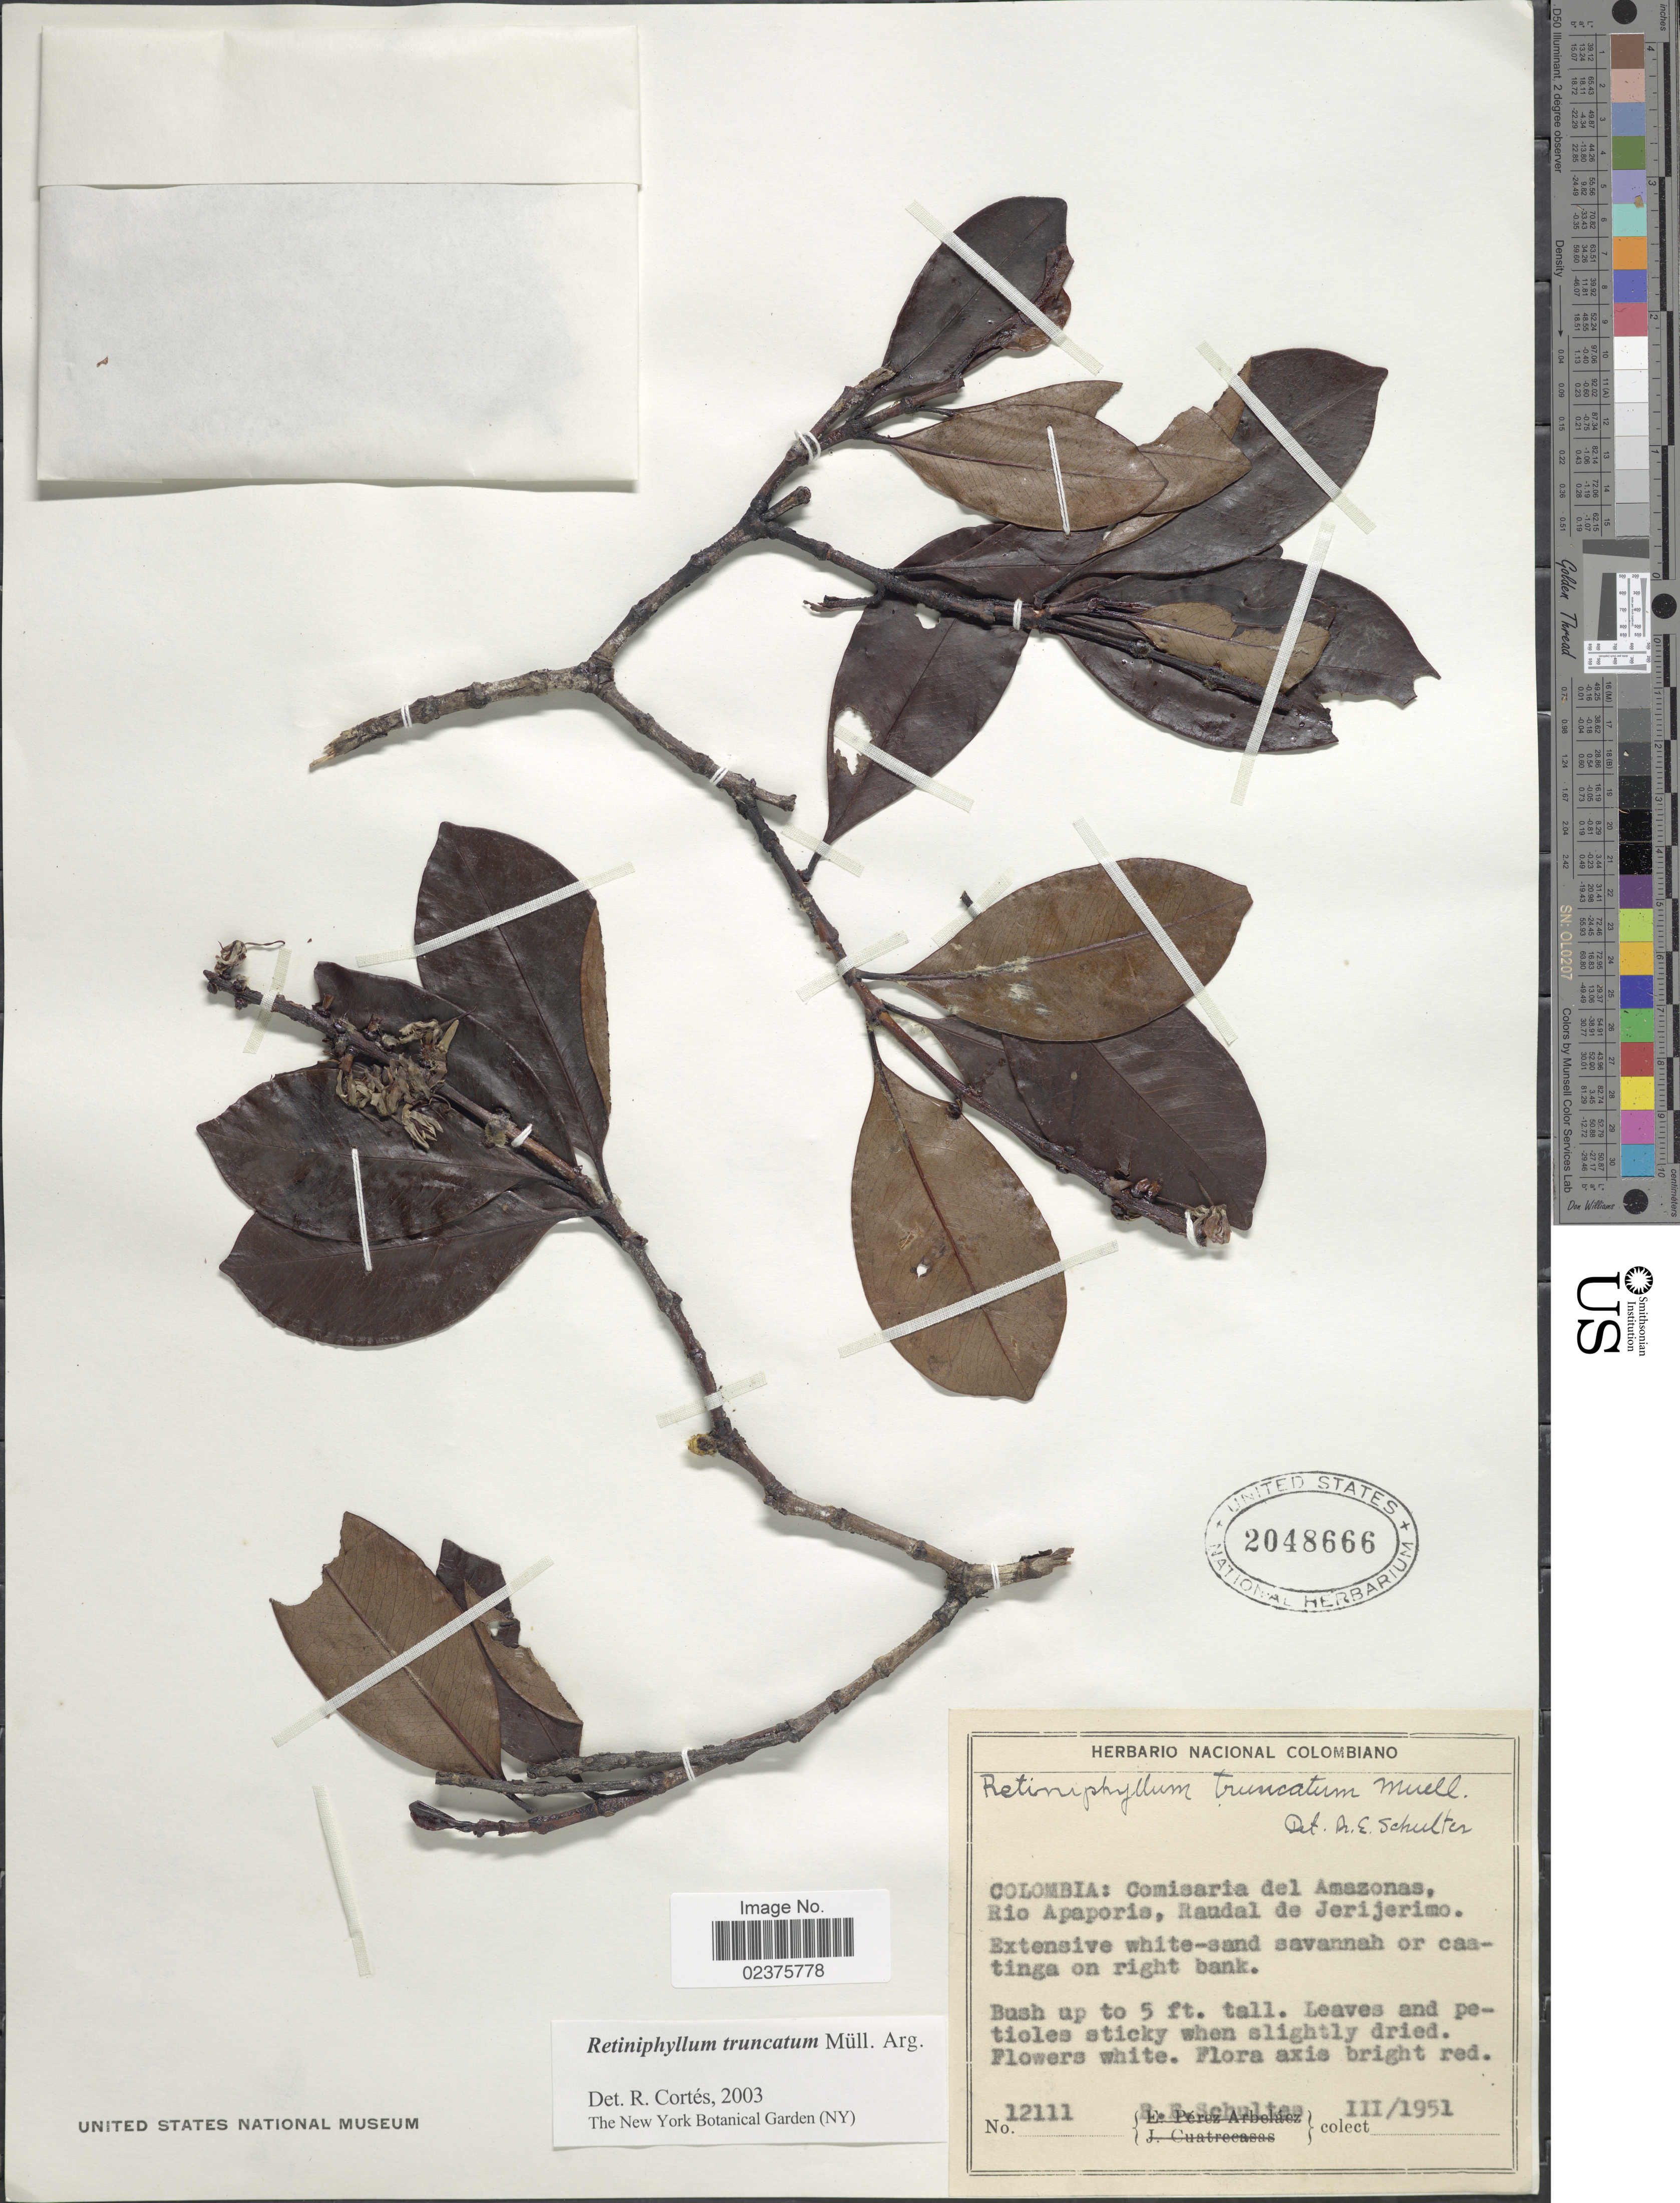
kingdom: Plantae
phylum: Tracheophyta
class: Magnoliopsida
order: Gentianales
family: Rubiaceae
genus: Retiniphyllum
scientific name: Retiniphyllum truncatum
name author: Müll. Arg.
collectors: R. E. Schultes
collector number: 12111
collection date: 1951-03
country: Colombia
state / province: Amazônas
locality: Comisaria del Amazonas, Rio Apaporis, Raudal de Jerijerimo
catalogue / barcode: US 2048666